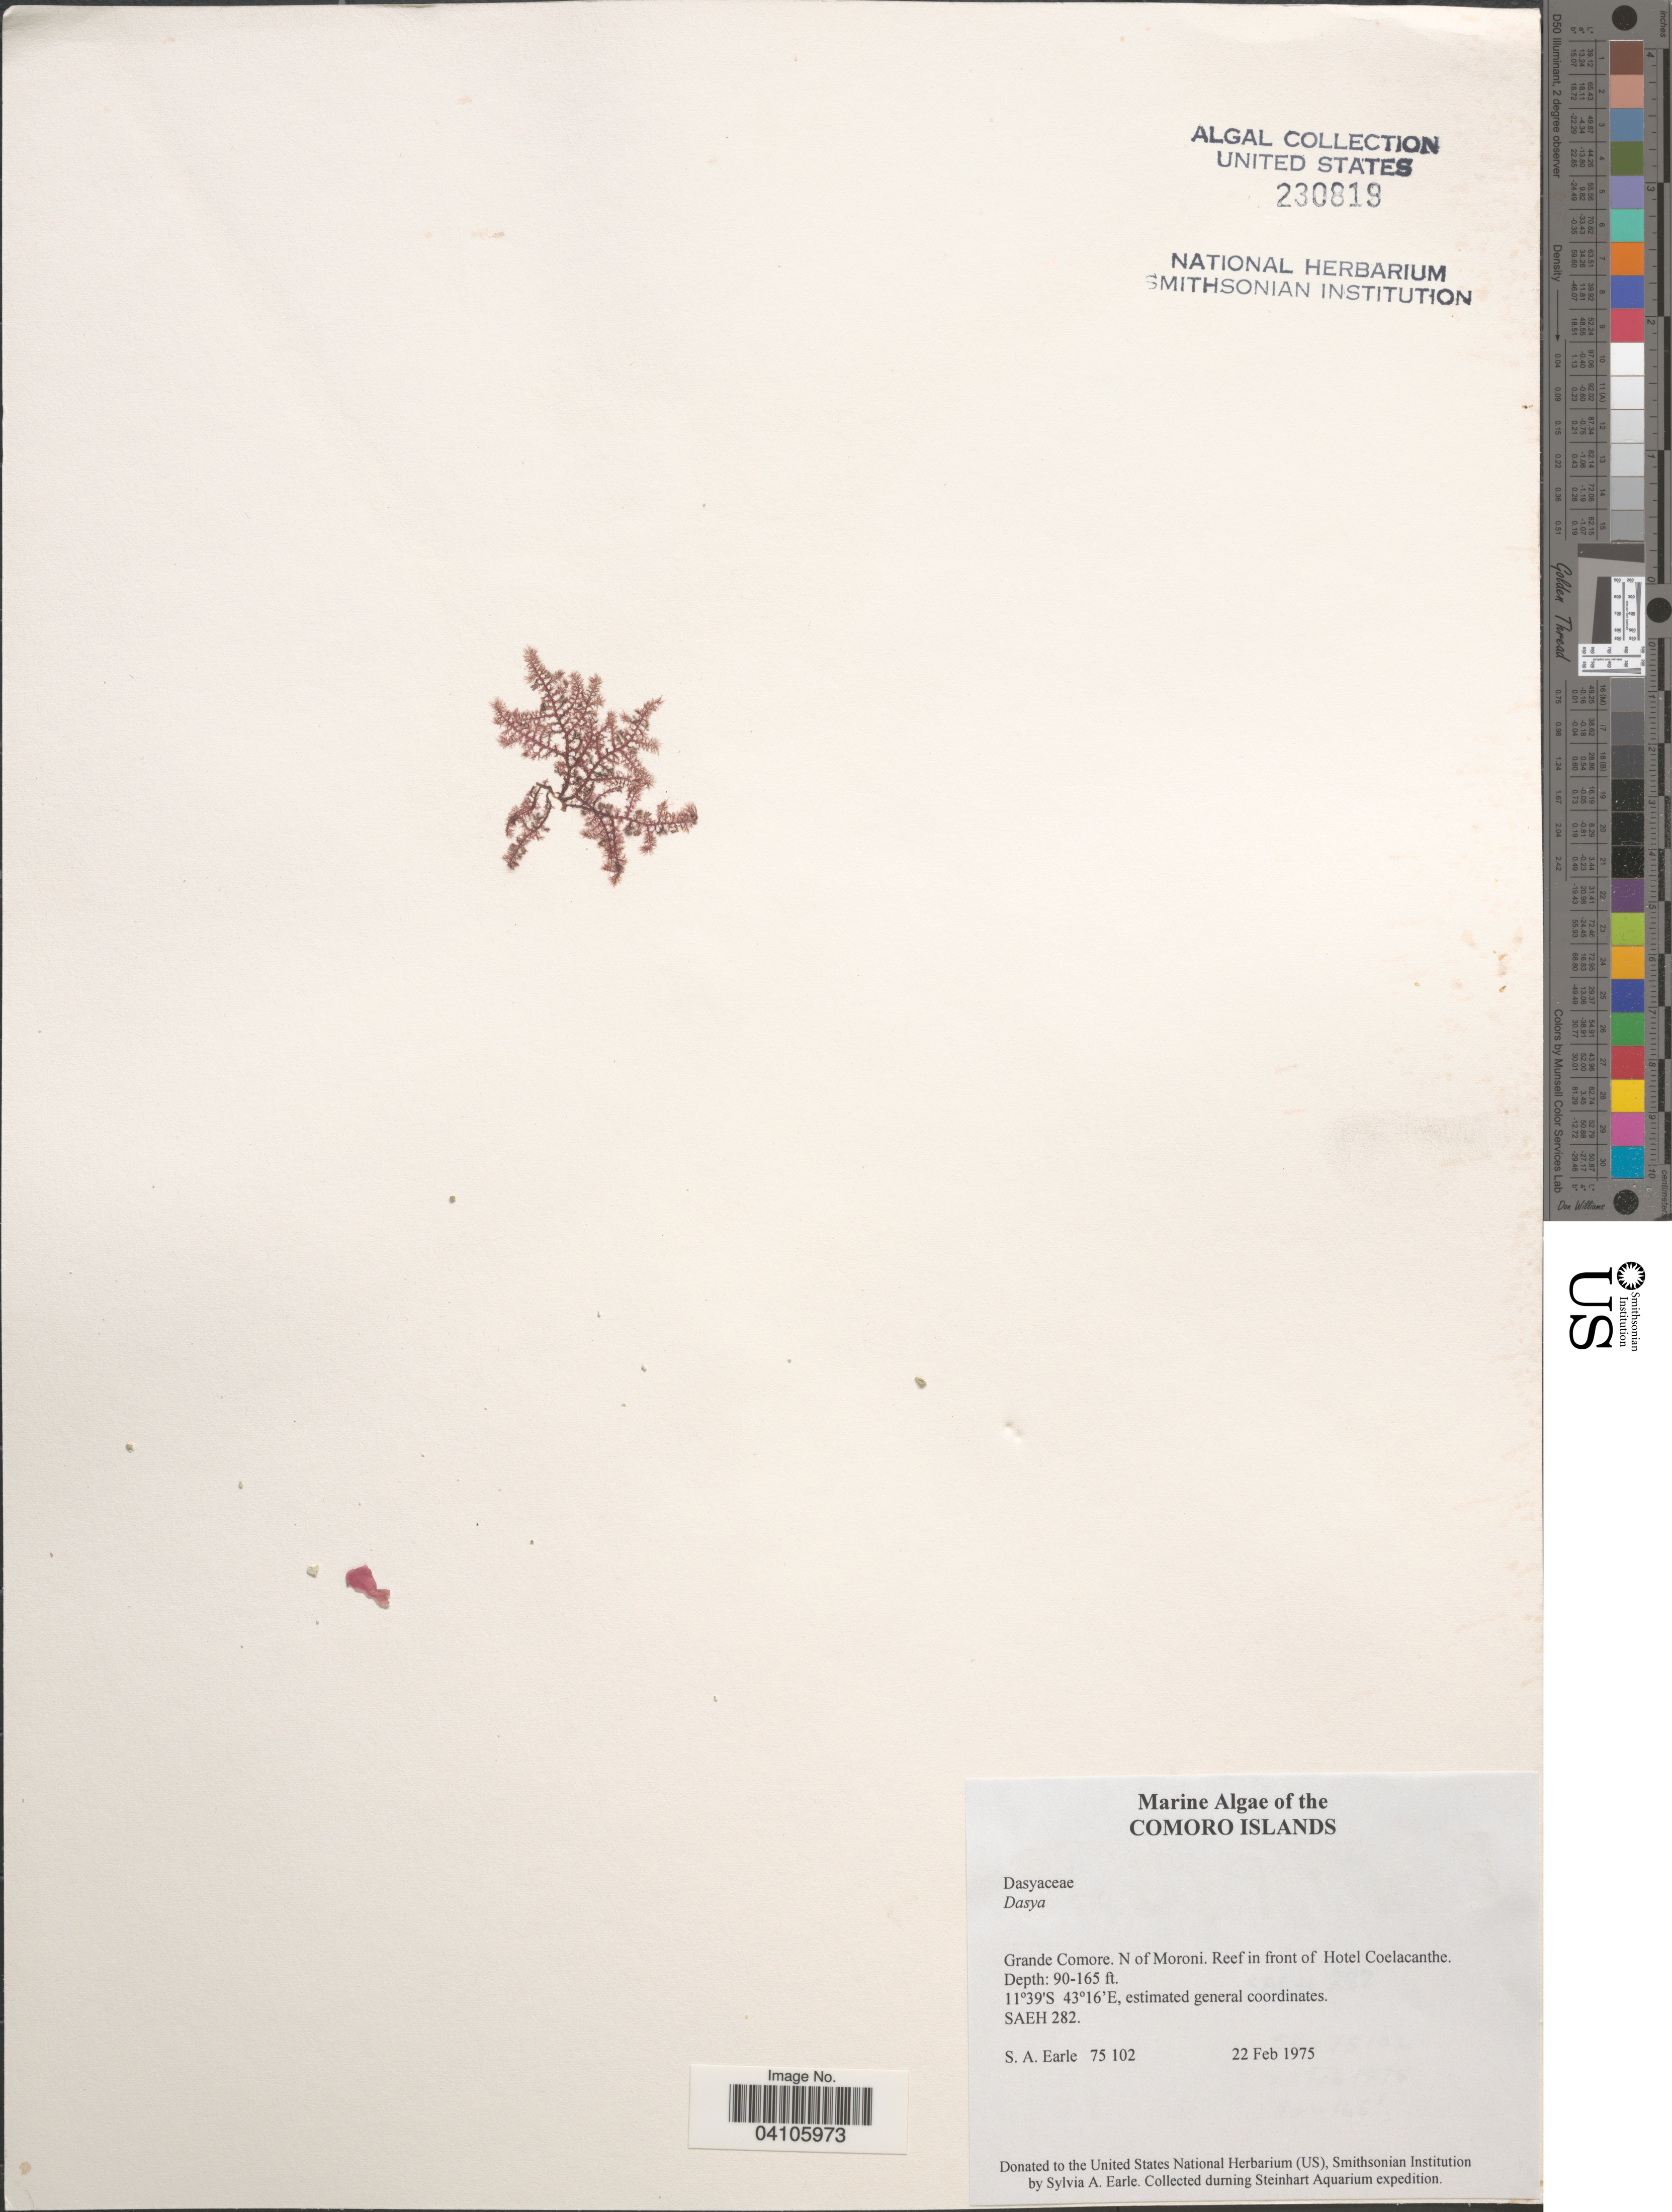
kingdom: Plantae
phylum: Rhodophyta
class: Florideophyceae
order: Ceramiales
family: Dasyaceae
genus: Dasya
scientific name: Dasya sp.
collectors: S. A. Earle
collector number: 75102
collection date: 1975-02-22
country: Comoros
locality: Grande Comore. N of Moroni. Reef in front of Hotel Coelacanthe. Steinhart Aquarium expedition.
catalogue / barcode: US 230819